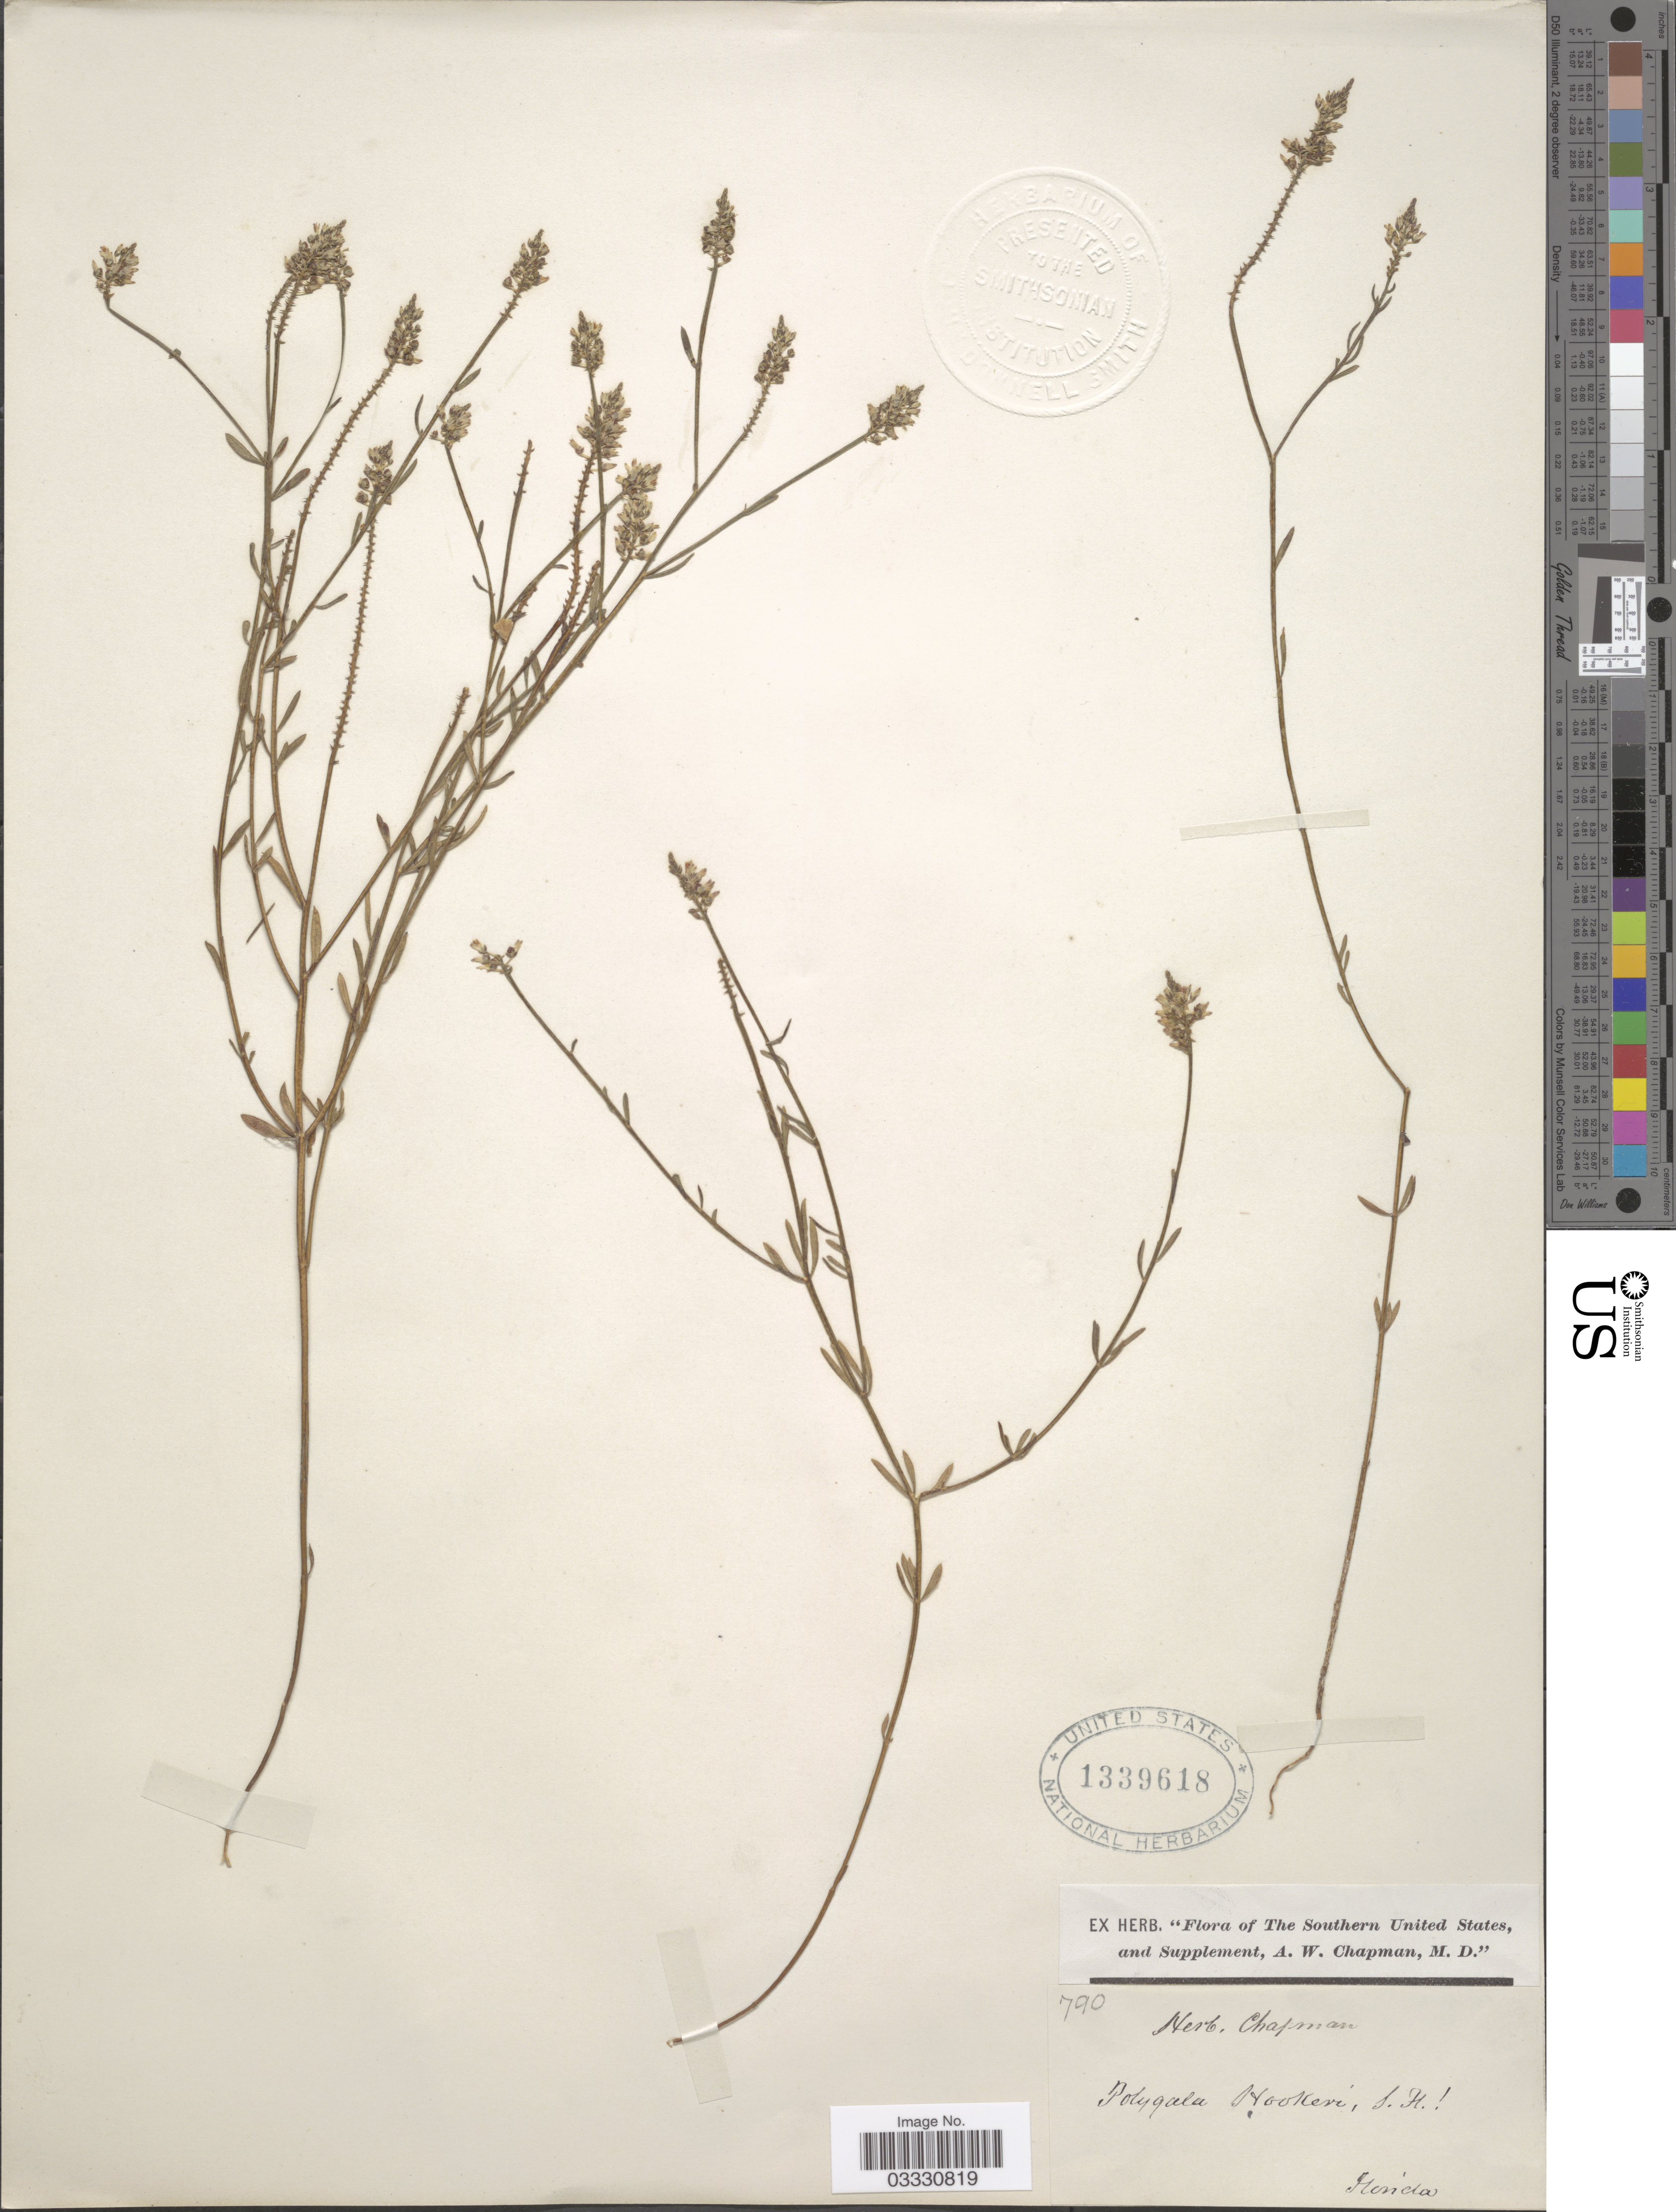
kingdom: Plantae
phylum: Tracheophyta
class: Magnoliopsida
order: Fabales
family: Polygalaceae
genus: Polygala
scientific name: Polygala hookeri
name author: Torr. & A. Gray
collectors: ex herb. A.W. Chapman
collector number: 790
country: United States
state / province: Florida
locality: The Southern United States.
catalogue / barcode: US 1339618